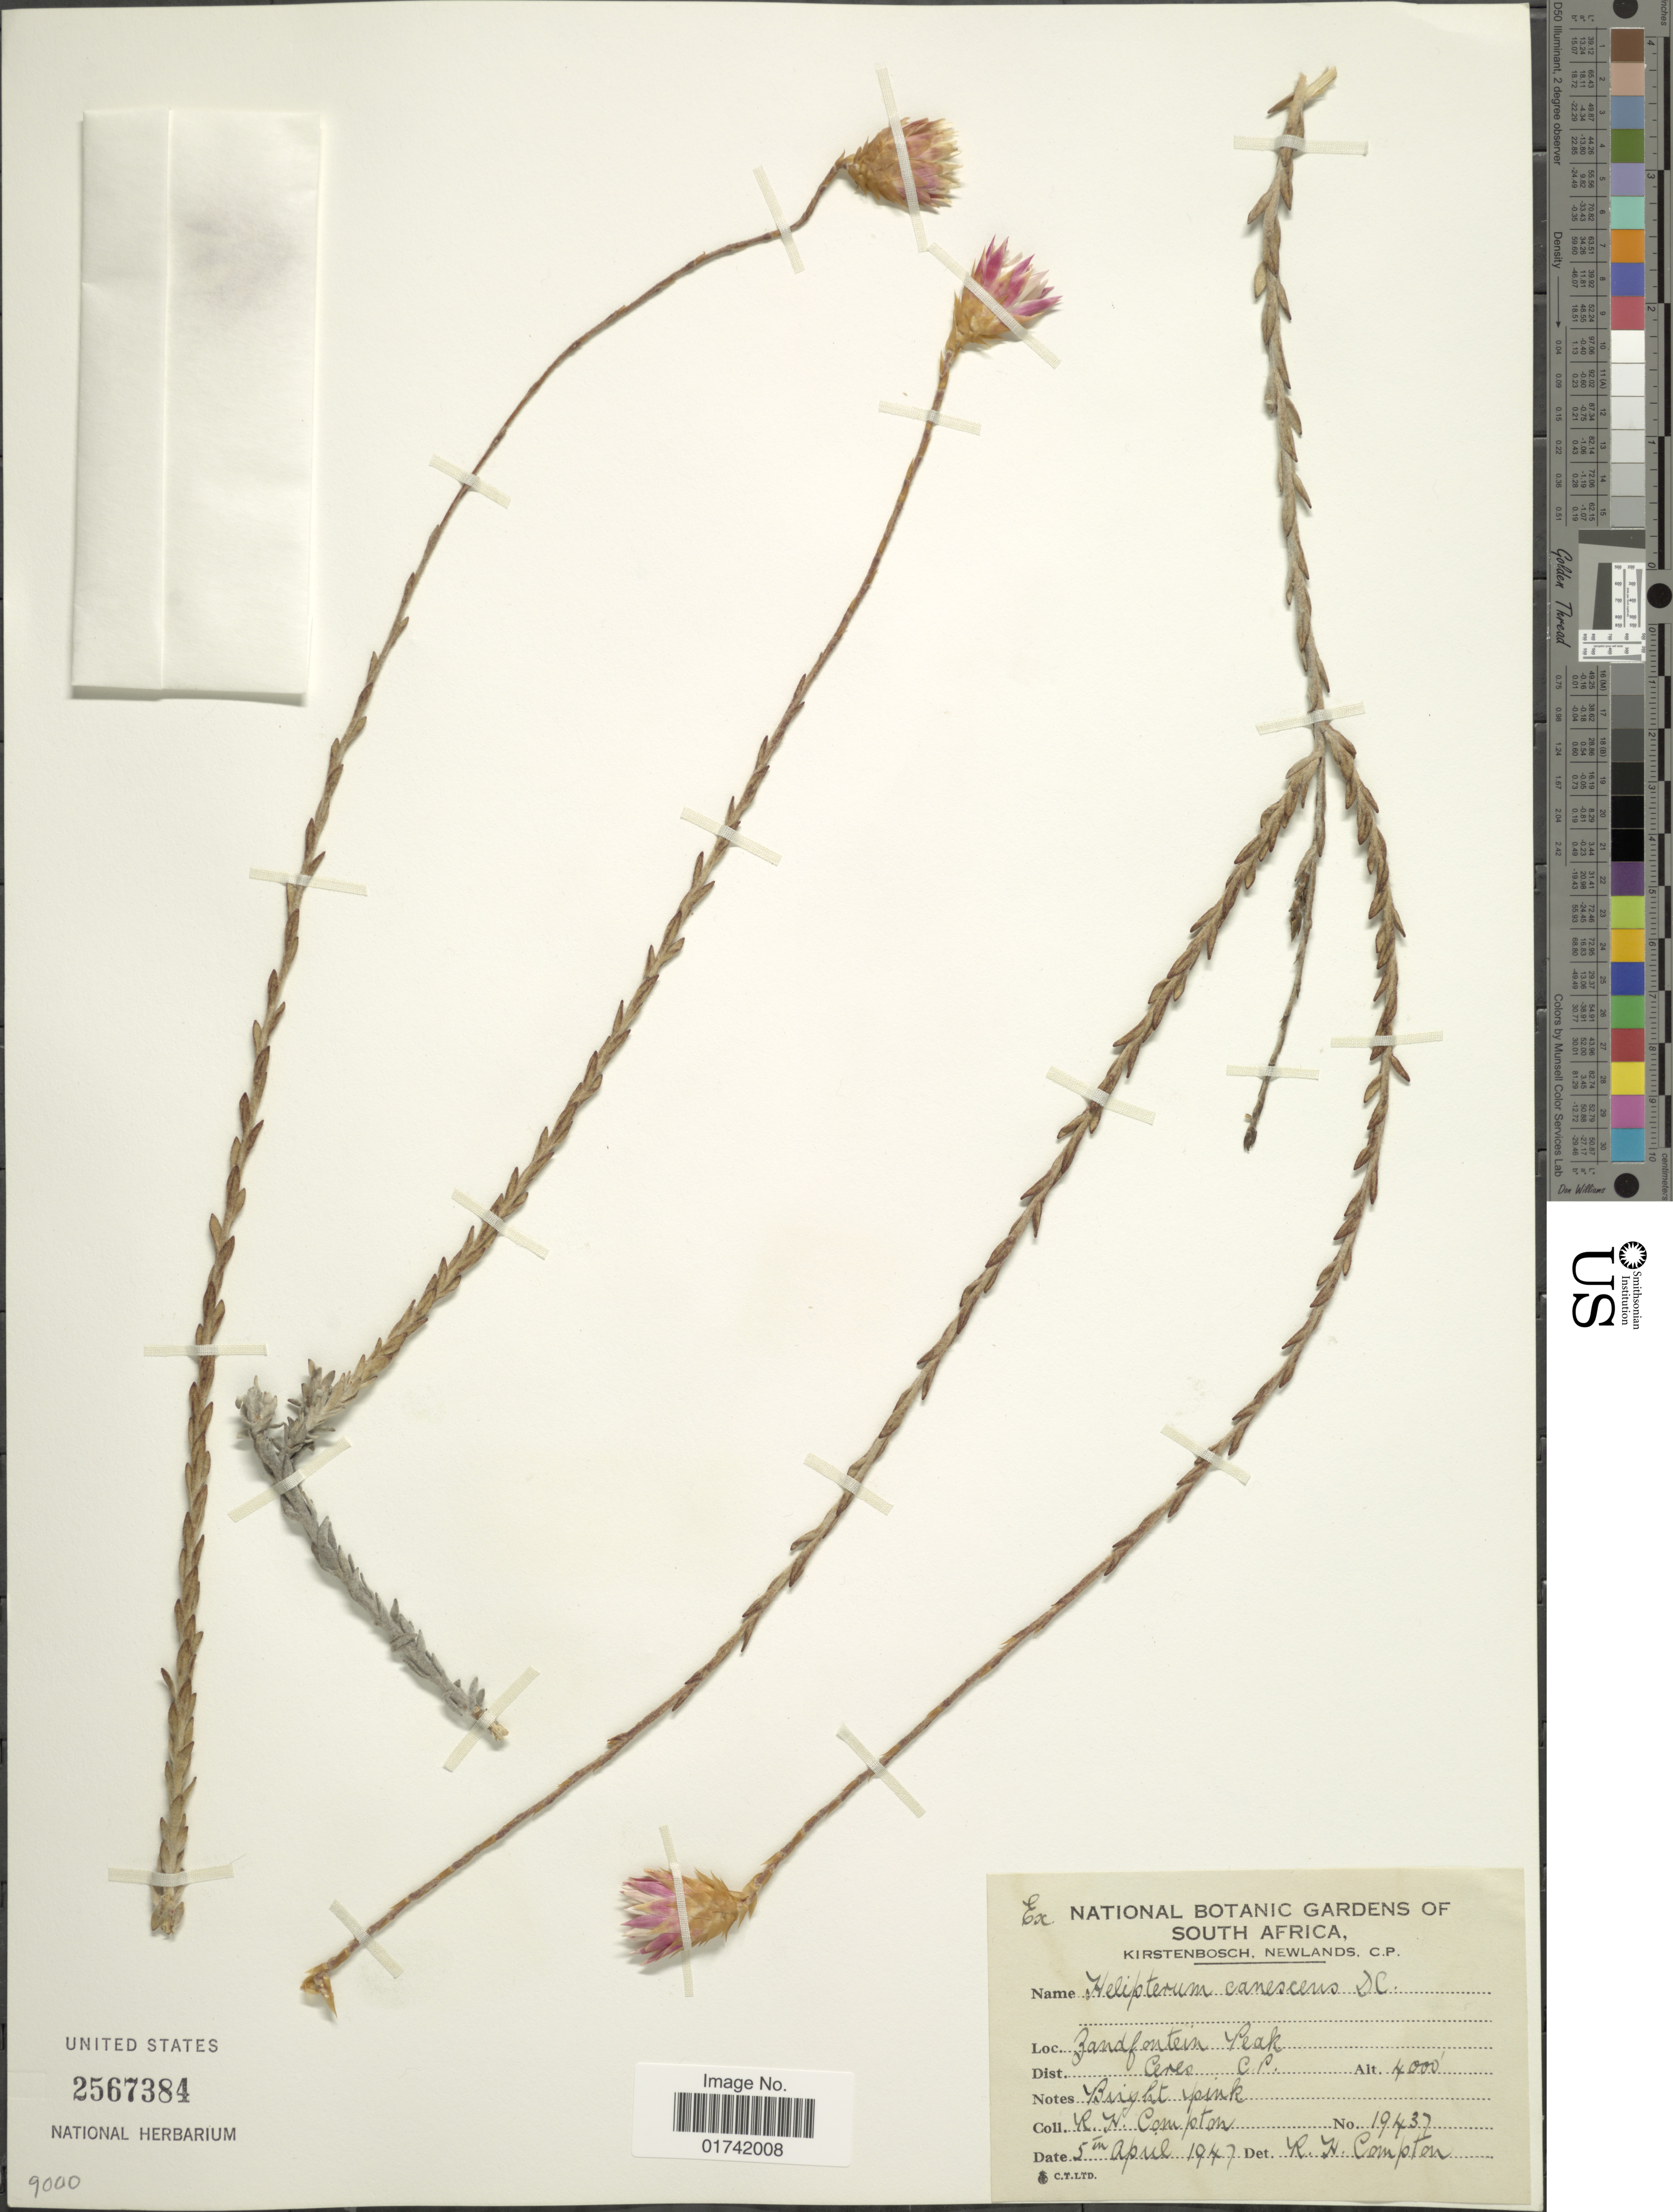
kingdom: Plantae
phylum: Tracheophyta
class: Magnoliopsida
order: Asterales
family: Asteraceae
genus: Helipterum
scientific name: Helipterum canescens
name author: DC.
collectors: R. H. Compton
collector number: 19437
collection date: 1949-04-05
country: South Africa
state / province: Western Cape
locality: Zandfontein Peak,. Dist. Ceres. C. P.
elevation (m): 1219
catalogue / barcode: US 2567384